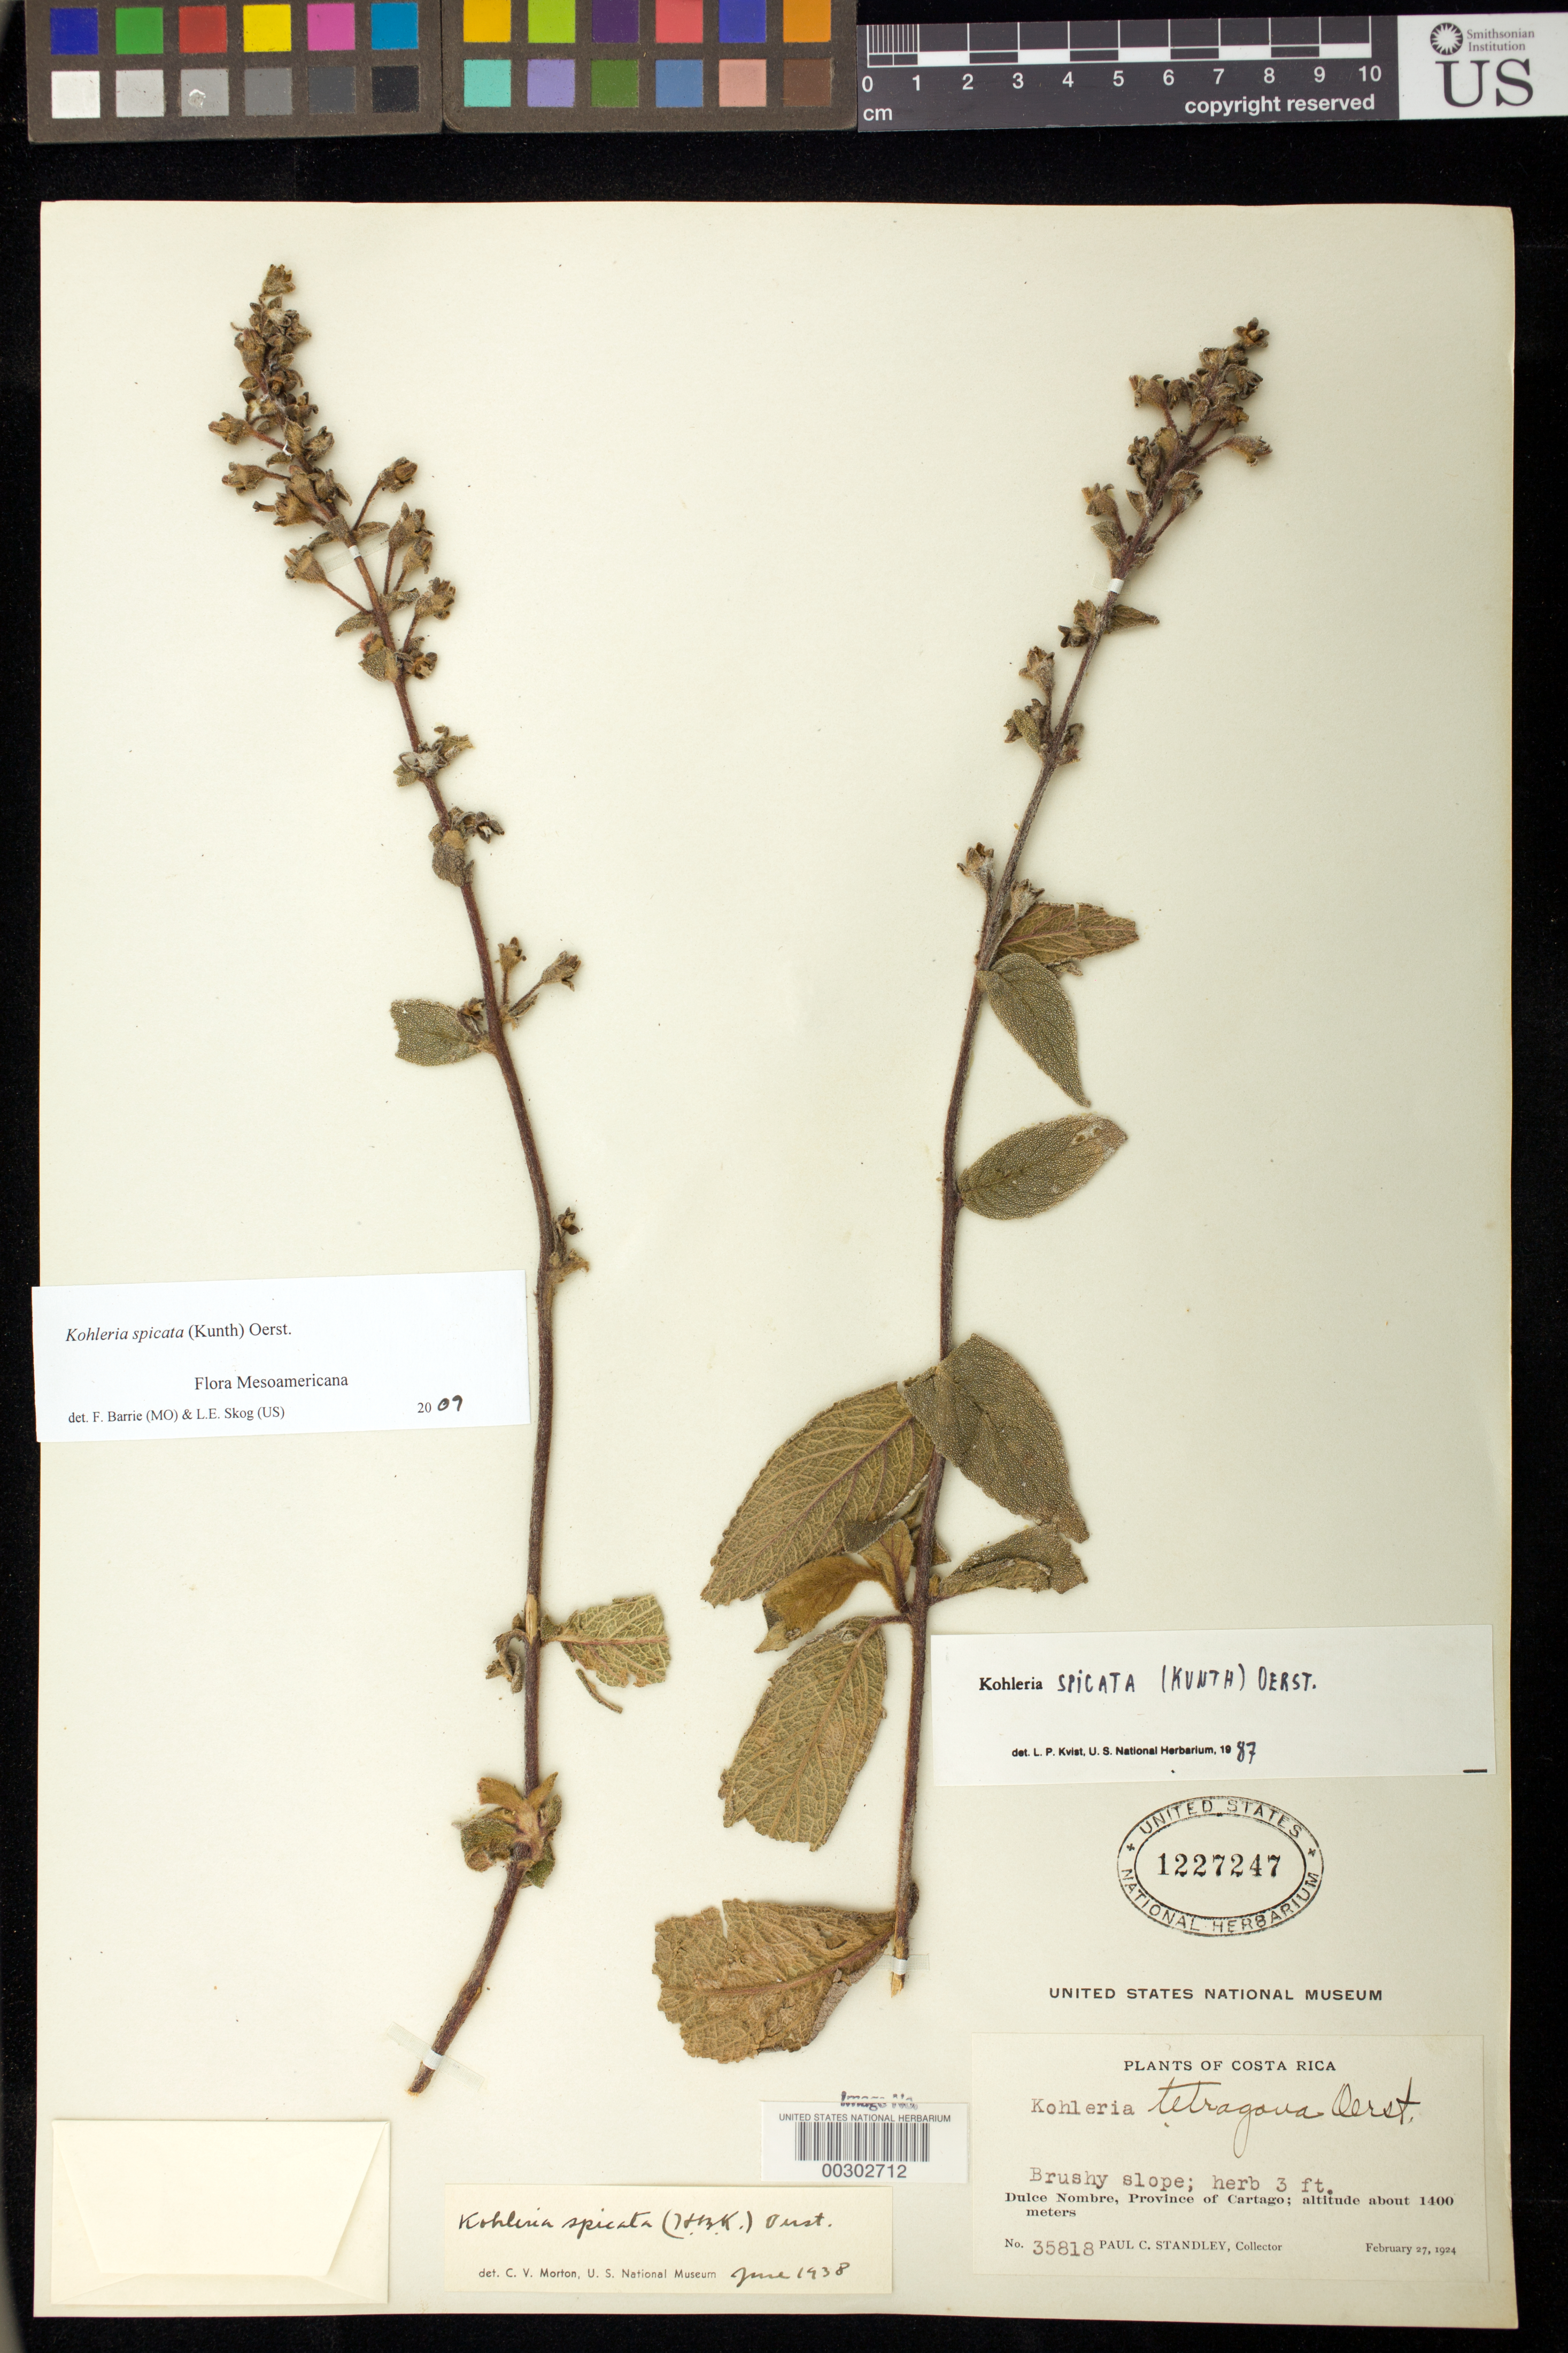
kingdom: Plantae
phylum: Tracheophyta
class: Magnoliopsida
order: Lamiales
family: Gesneriaceae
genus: Kohleria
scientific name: Kohleria spicata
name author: (Kunth) Oerst.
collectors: P. C. Standley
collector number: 35818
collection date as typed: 27 Feb 1924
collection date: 1924-02-27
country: Costa Rica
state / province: Cartago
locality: Dulce Nombre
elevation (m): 1400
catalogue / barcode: US 1227247